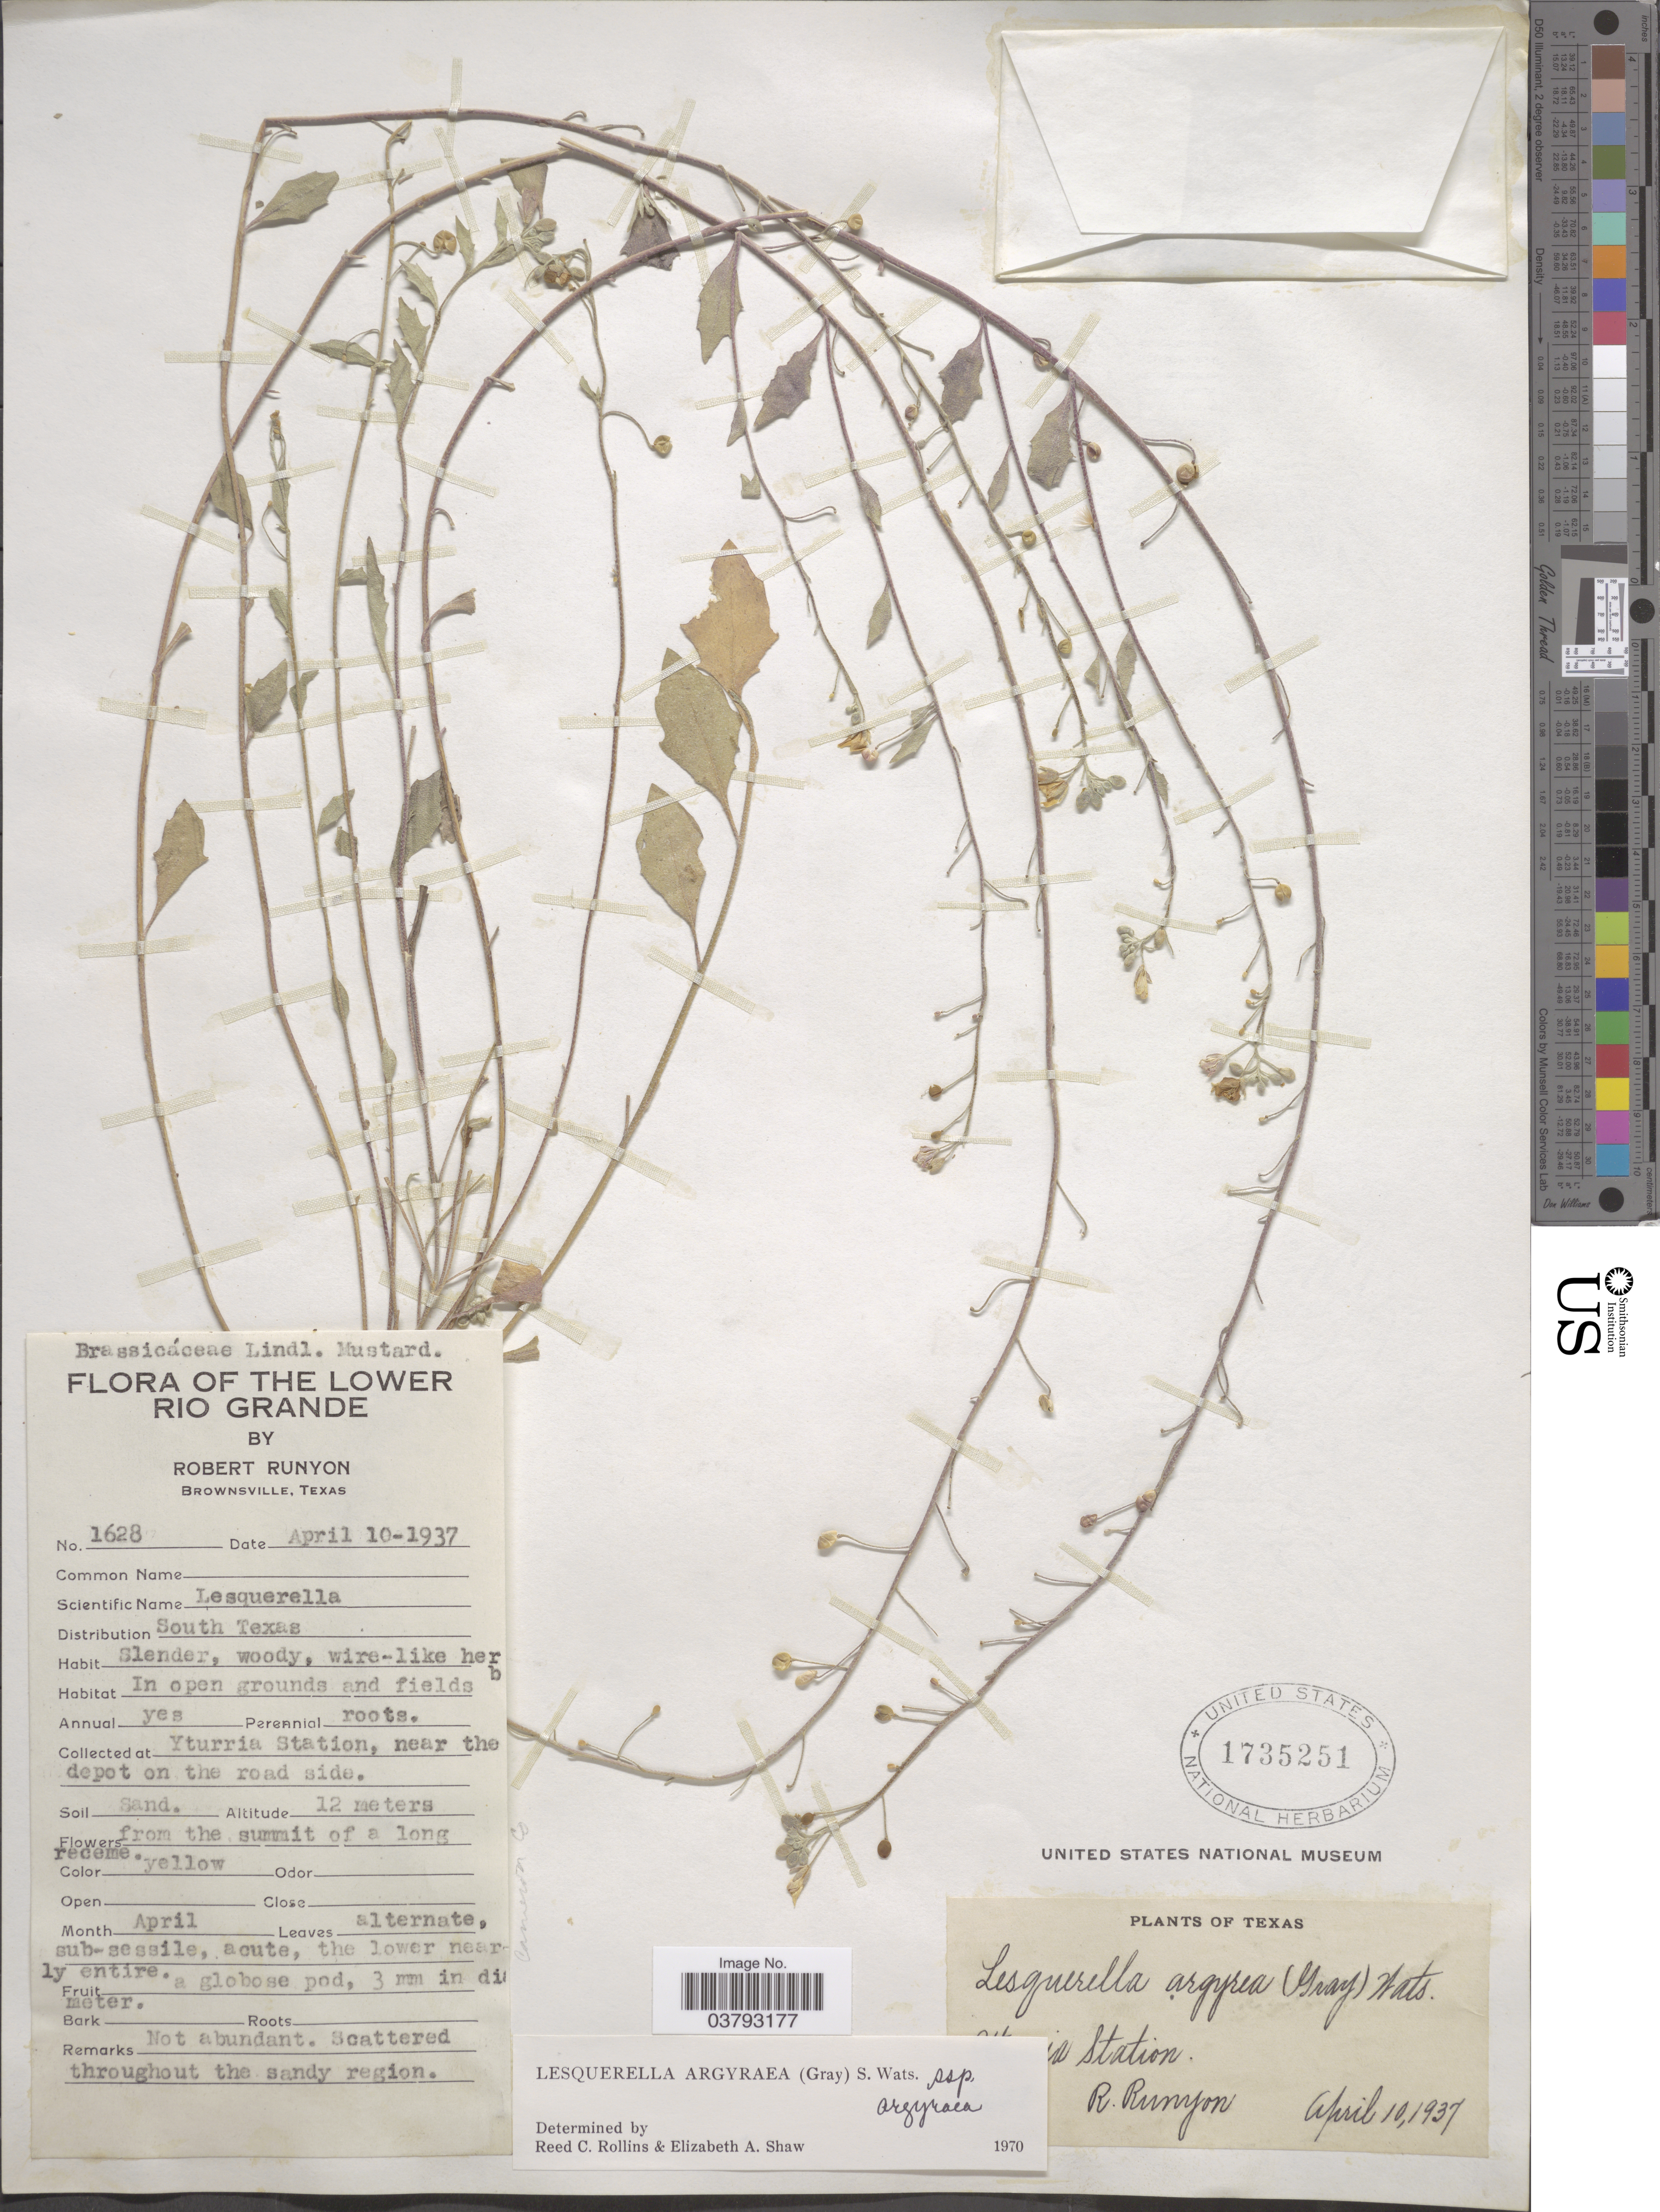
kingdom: Plantae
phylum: Tracheophyta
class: Magnoliopsida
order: Brassicales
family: Brassicaceae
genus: Lesquerella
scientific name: Lesquerella argyraea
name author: (A. Gray) S. Watson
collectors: R. Runyon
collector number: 1628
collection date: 1937-04-10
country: United States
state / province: Texas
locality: Distribution South Texas. Yturria Station, near the depot on the road side.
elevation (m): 12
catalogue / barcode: US 1735251